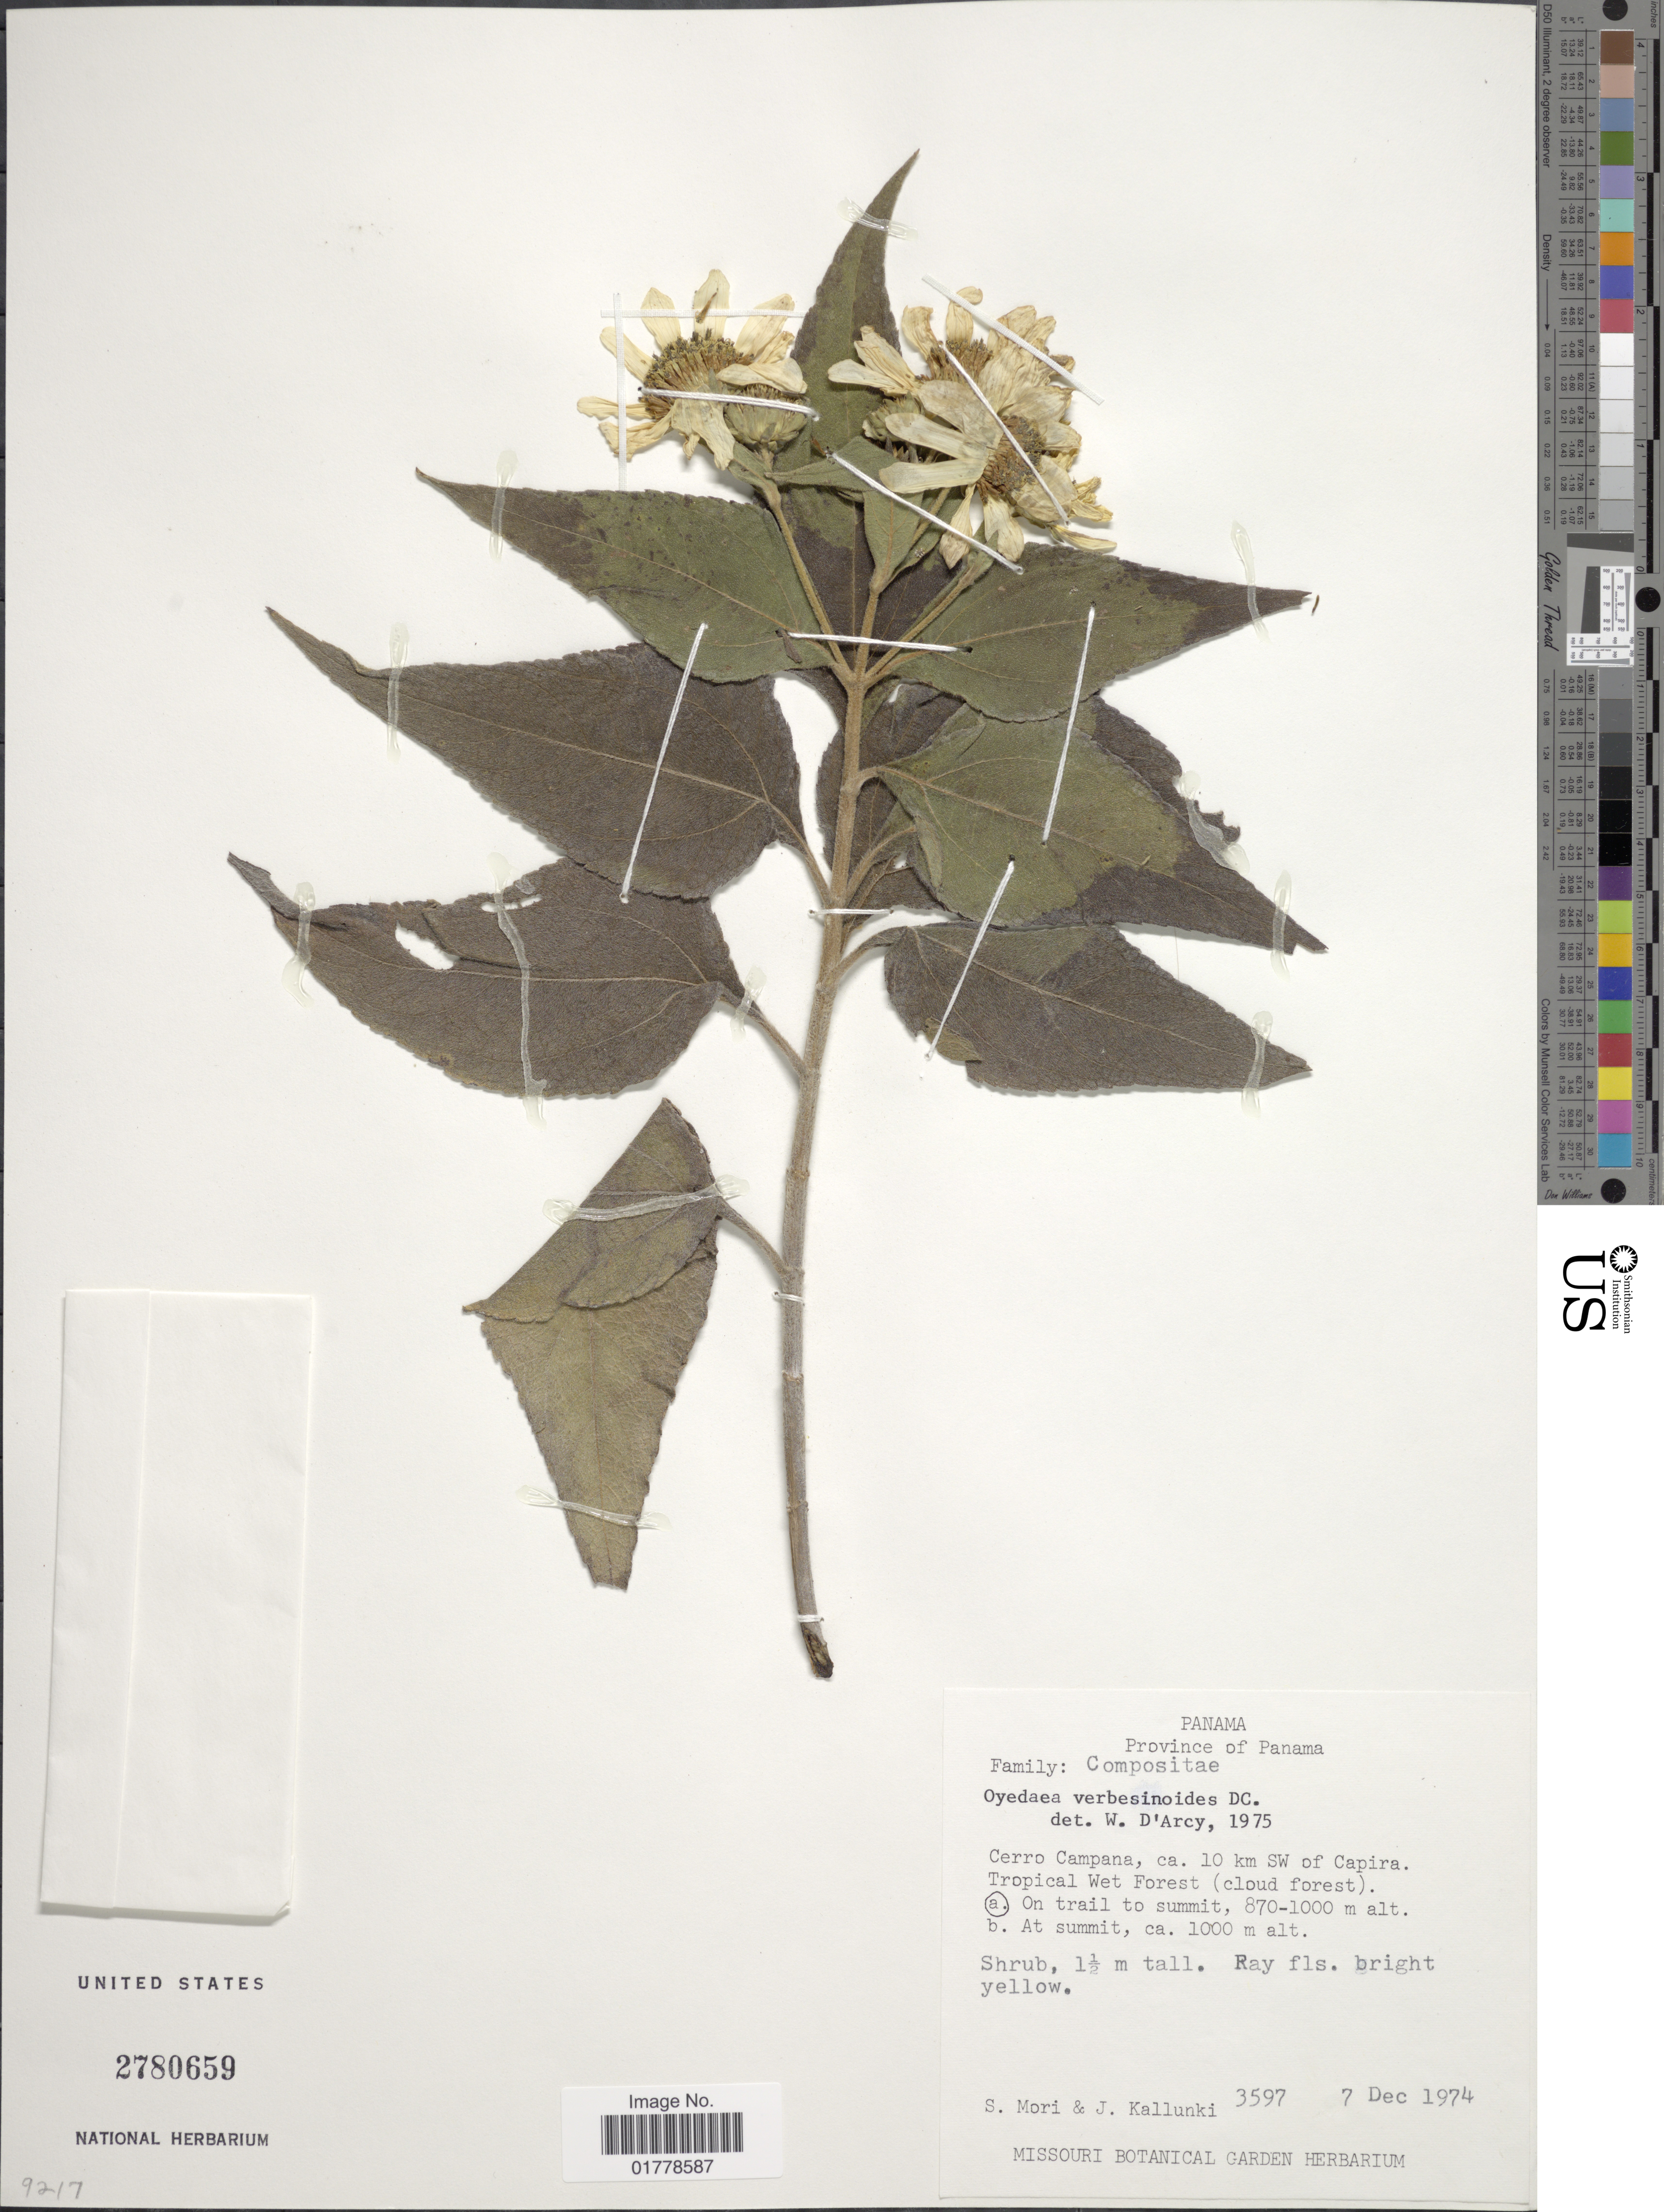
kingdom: Plantae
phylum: Tracheophyta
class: Magnoliopsida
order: Asterales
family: Asteraceae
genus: Oyedaea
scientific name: Oyedaea verbesinoides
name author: DC.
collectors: S. Mori & J. Kallunki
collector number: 3597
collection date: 1974-12-07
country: Panama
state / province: Panamá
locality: Province of Panama. Cerro Campana, ca. 10 km SW of Capira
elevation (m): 870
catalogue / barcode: US 2780659